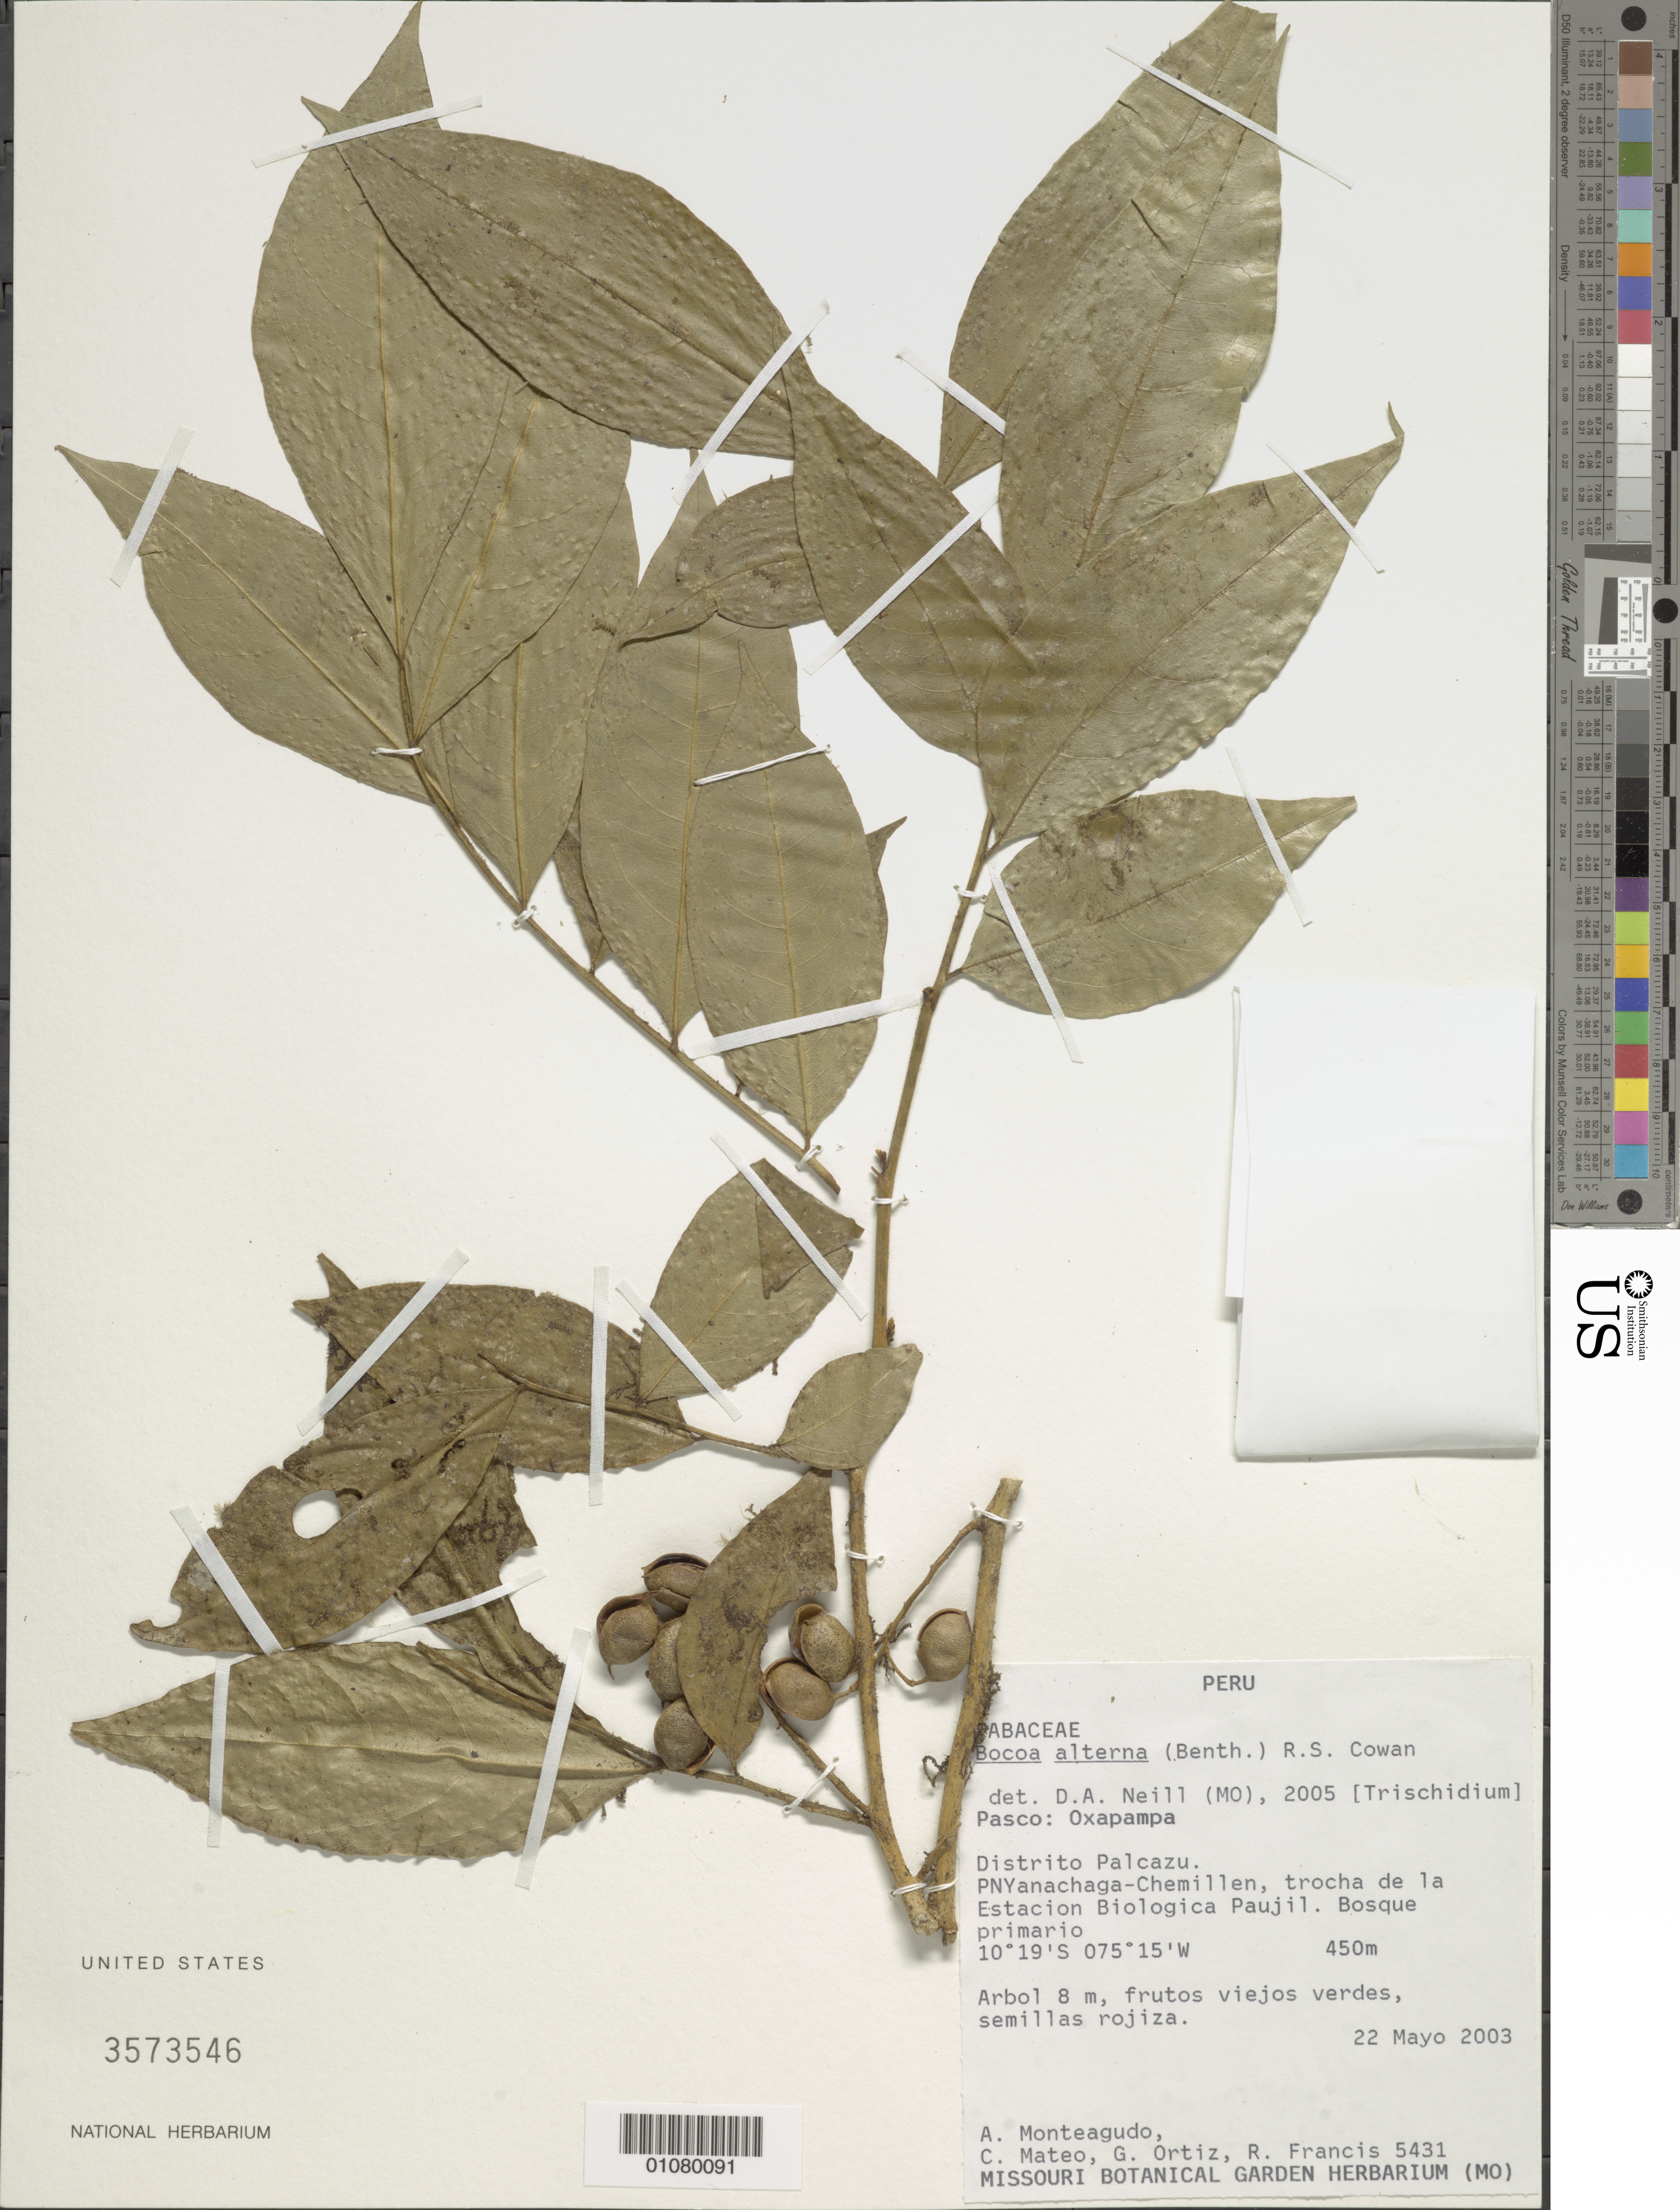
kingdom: Plantae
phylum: Tracheophyta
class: Magnoliopsida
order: Fabales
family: Fabaceae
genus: Bocoa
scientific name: Bocoa alterna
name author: (Benth.) R.S. Cowan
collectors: A. Monteagudo, C. Mateo, G. Ortiz & R. Francis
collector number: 5431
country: Peru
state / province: Pasco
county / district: Oxapampa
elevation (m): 450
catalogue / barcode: US 3573546